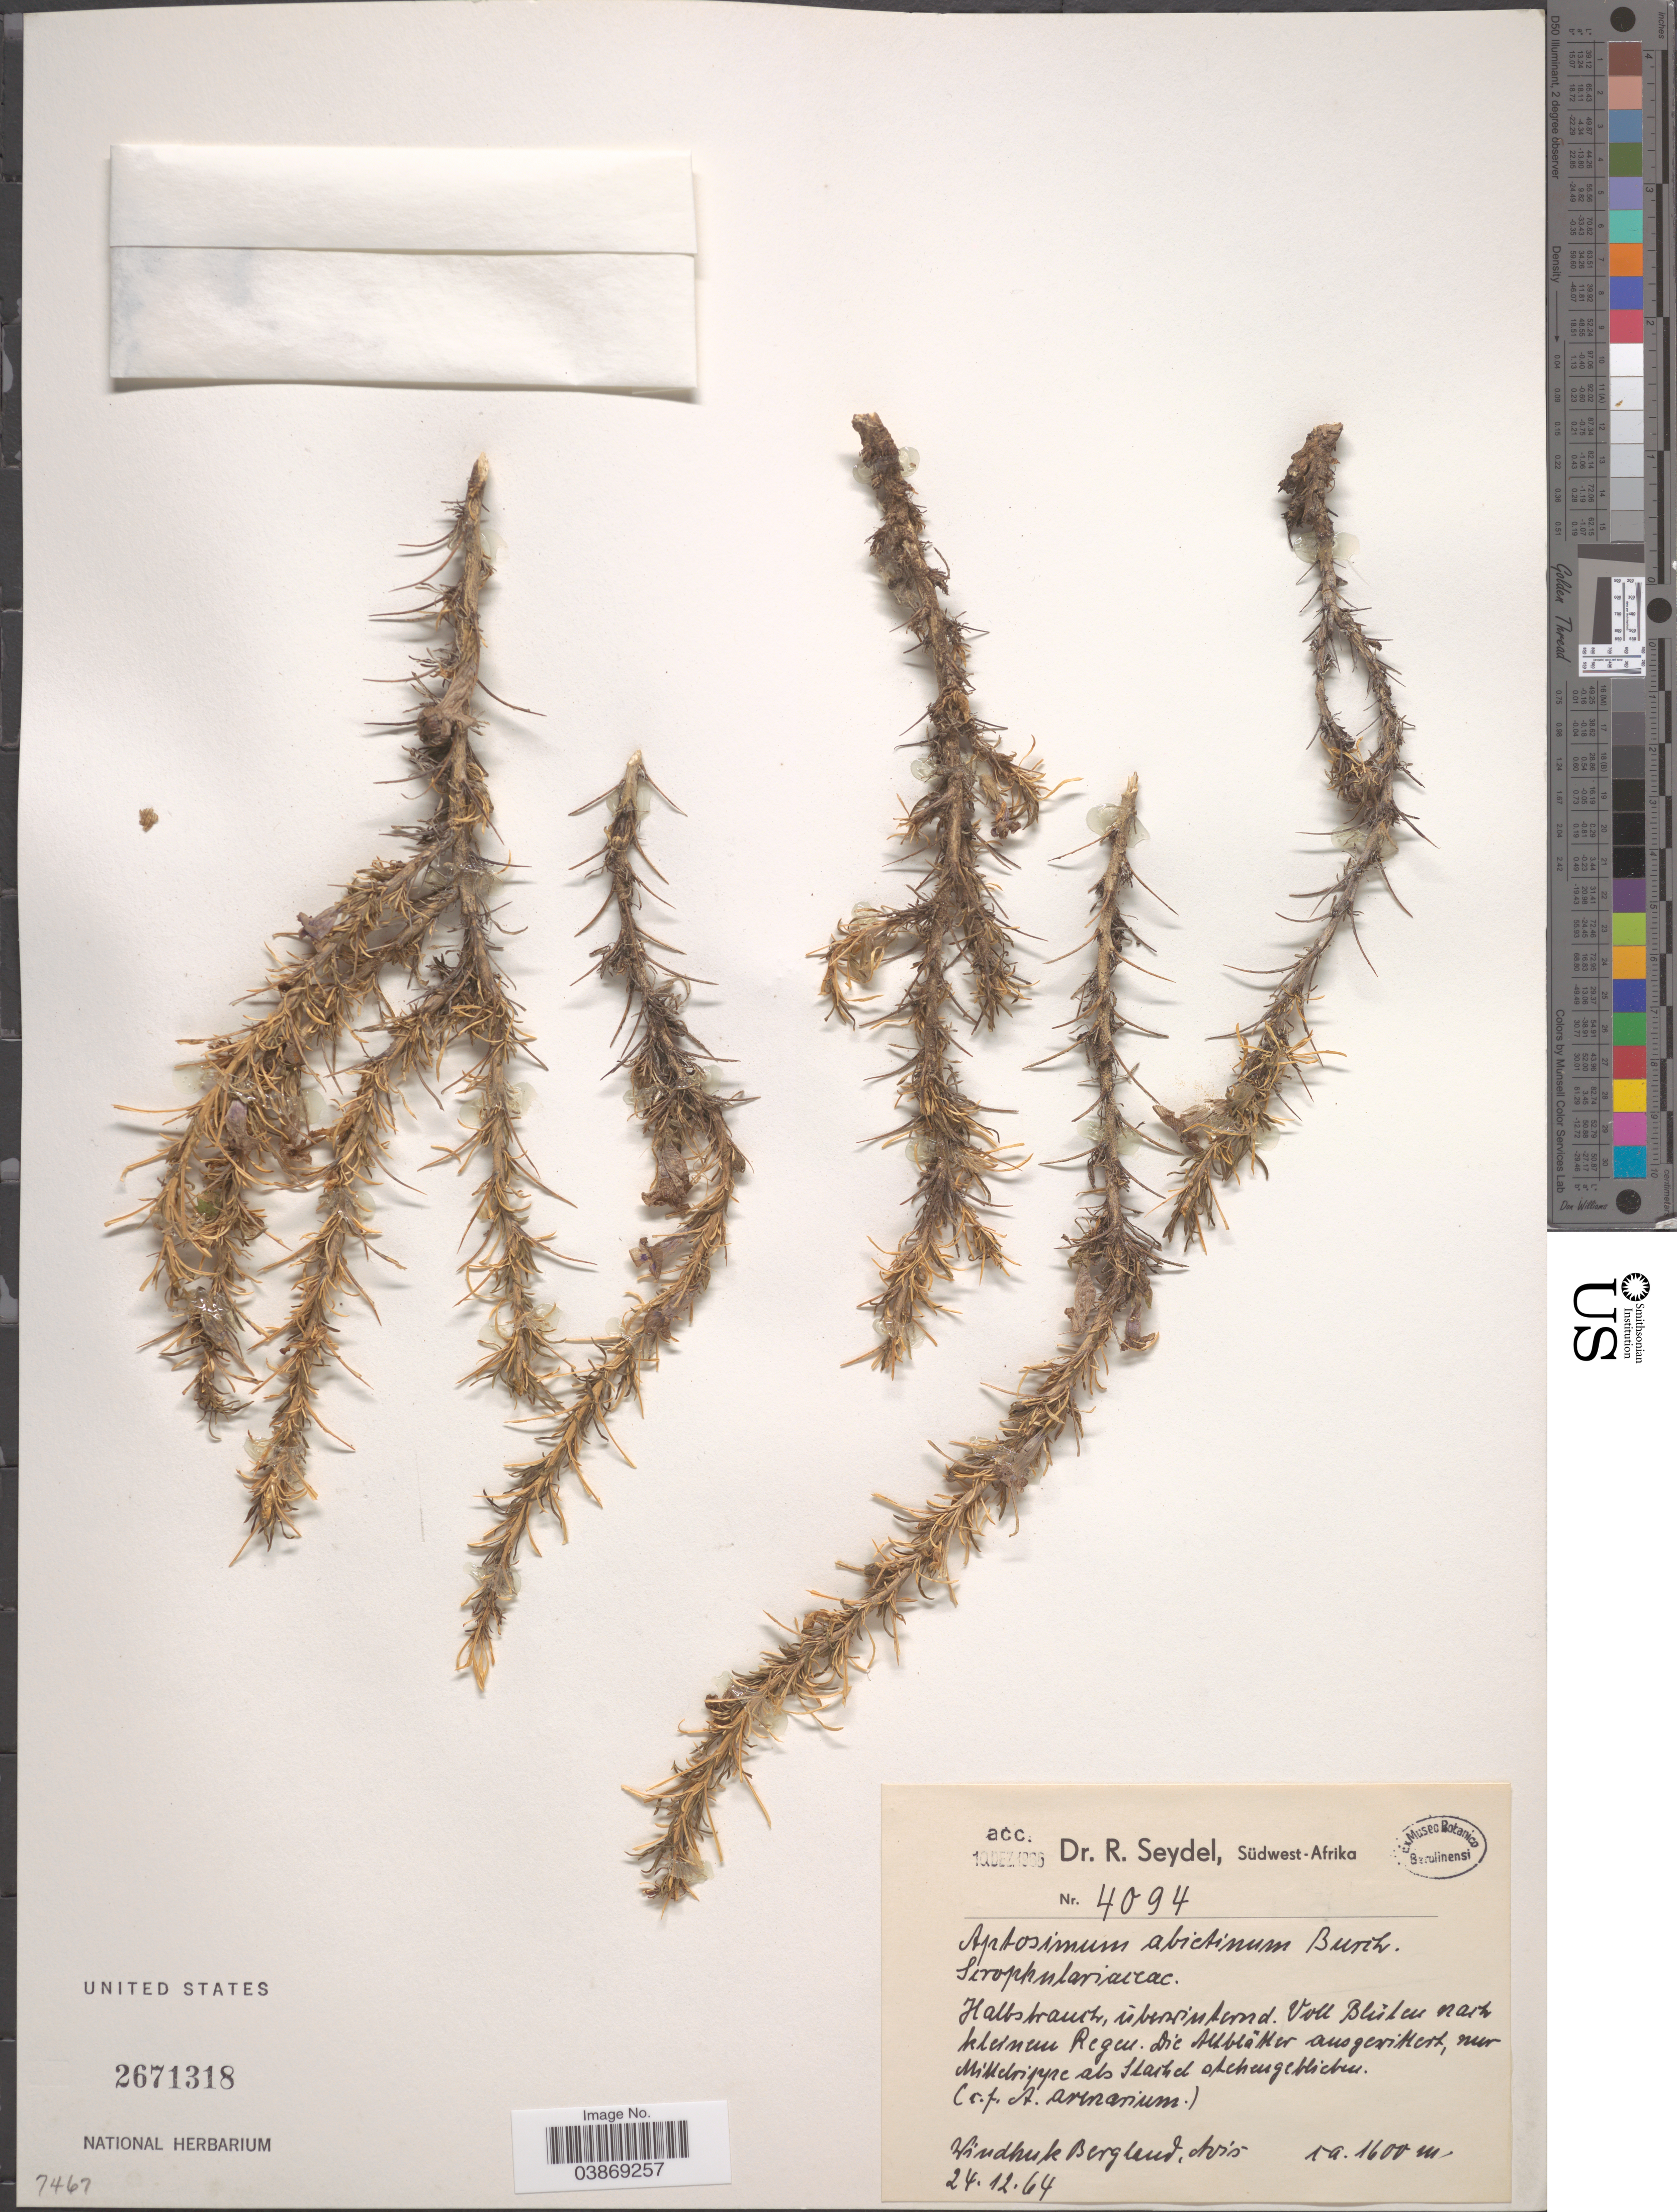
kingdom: Plantae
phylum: Tracheophyta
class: Magnoliopsida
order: Lamiales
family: Scrophulariaceae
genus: Aptosimum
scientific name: Aptosimum abietinum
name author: Burch. ex Benth.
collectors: R. Seydel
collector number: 4094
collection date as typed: Transcribed d/m/y: 24/12/64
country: Namibia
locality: Windhuk Bergland, Avis.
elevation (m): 1600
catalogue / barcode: US 2671318